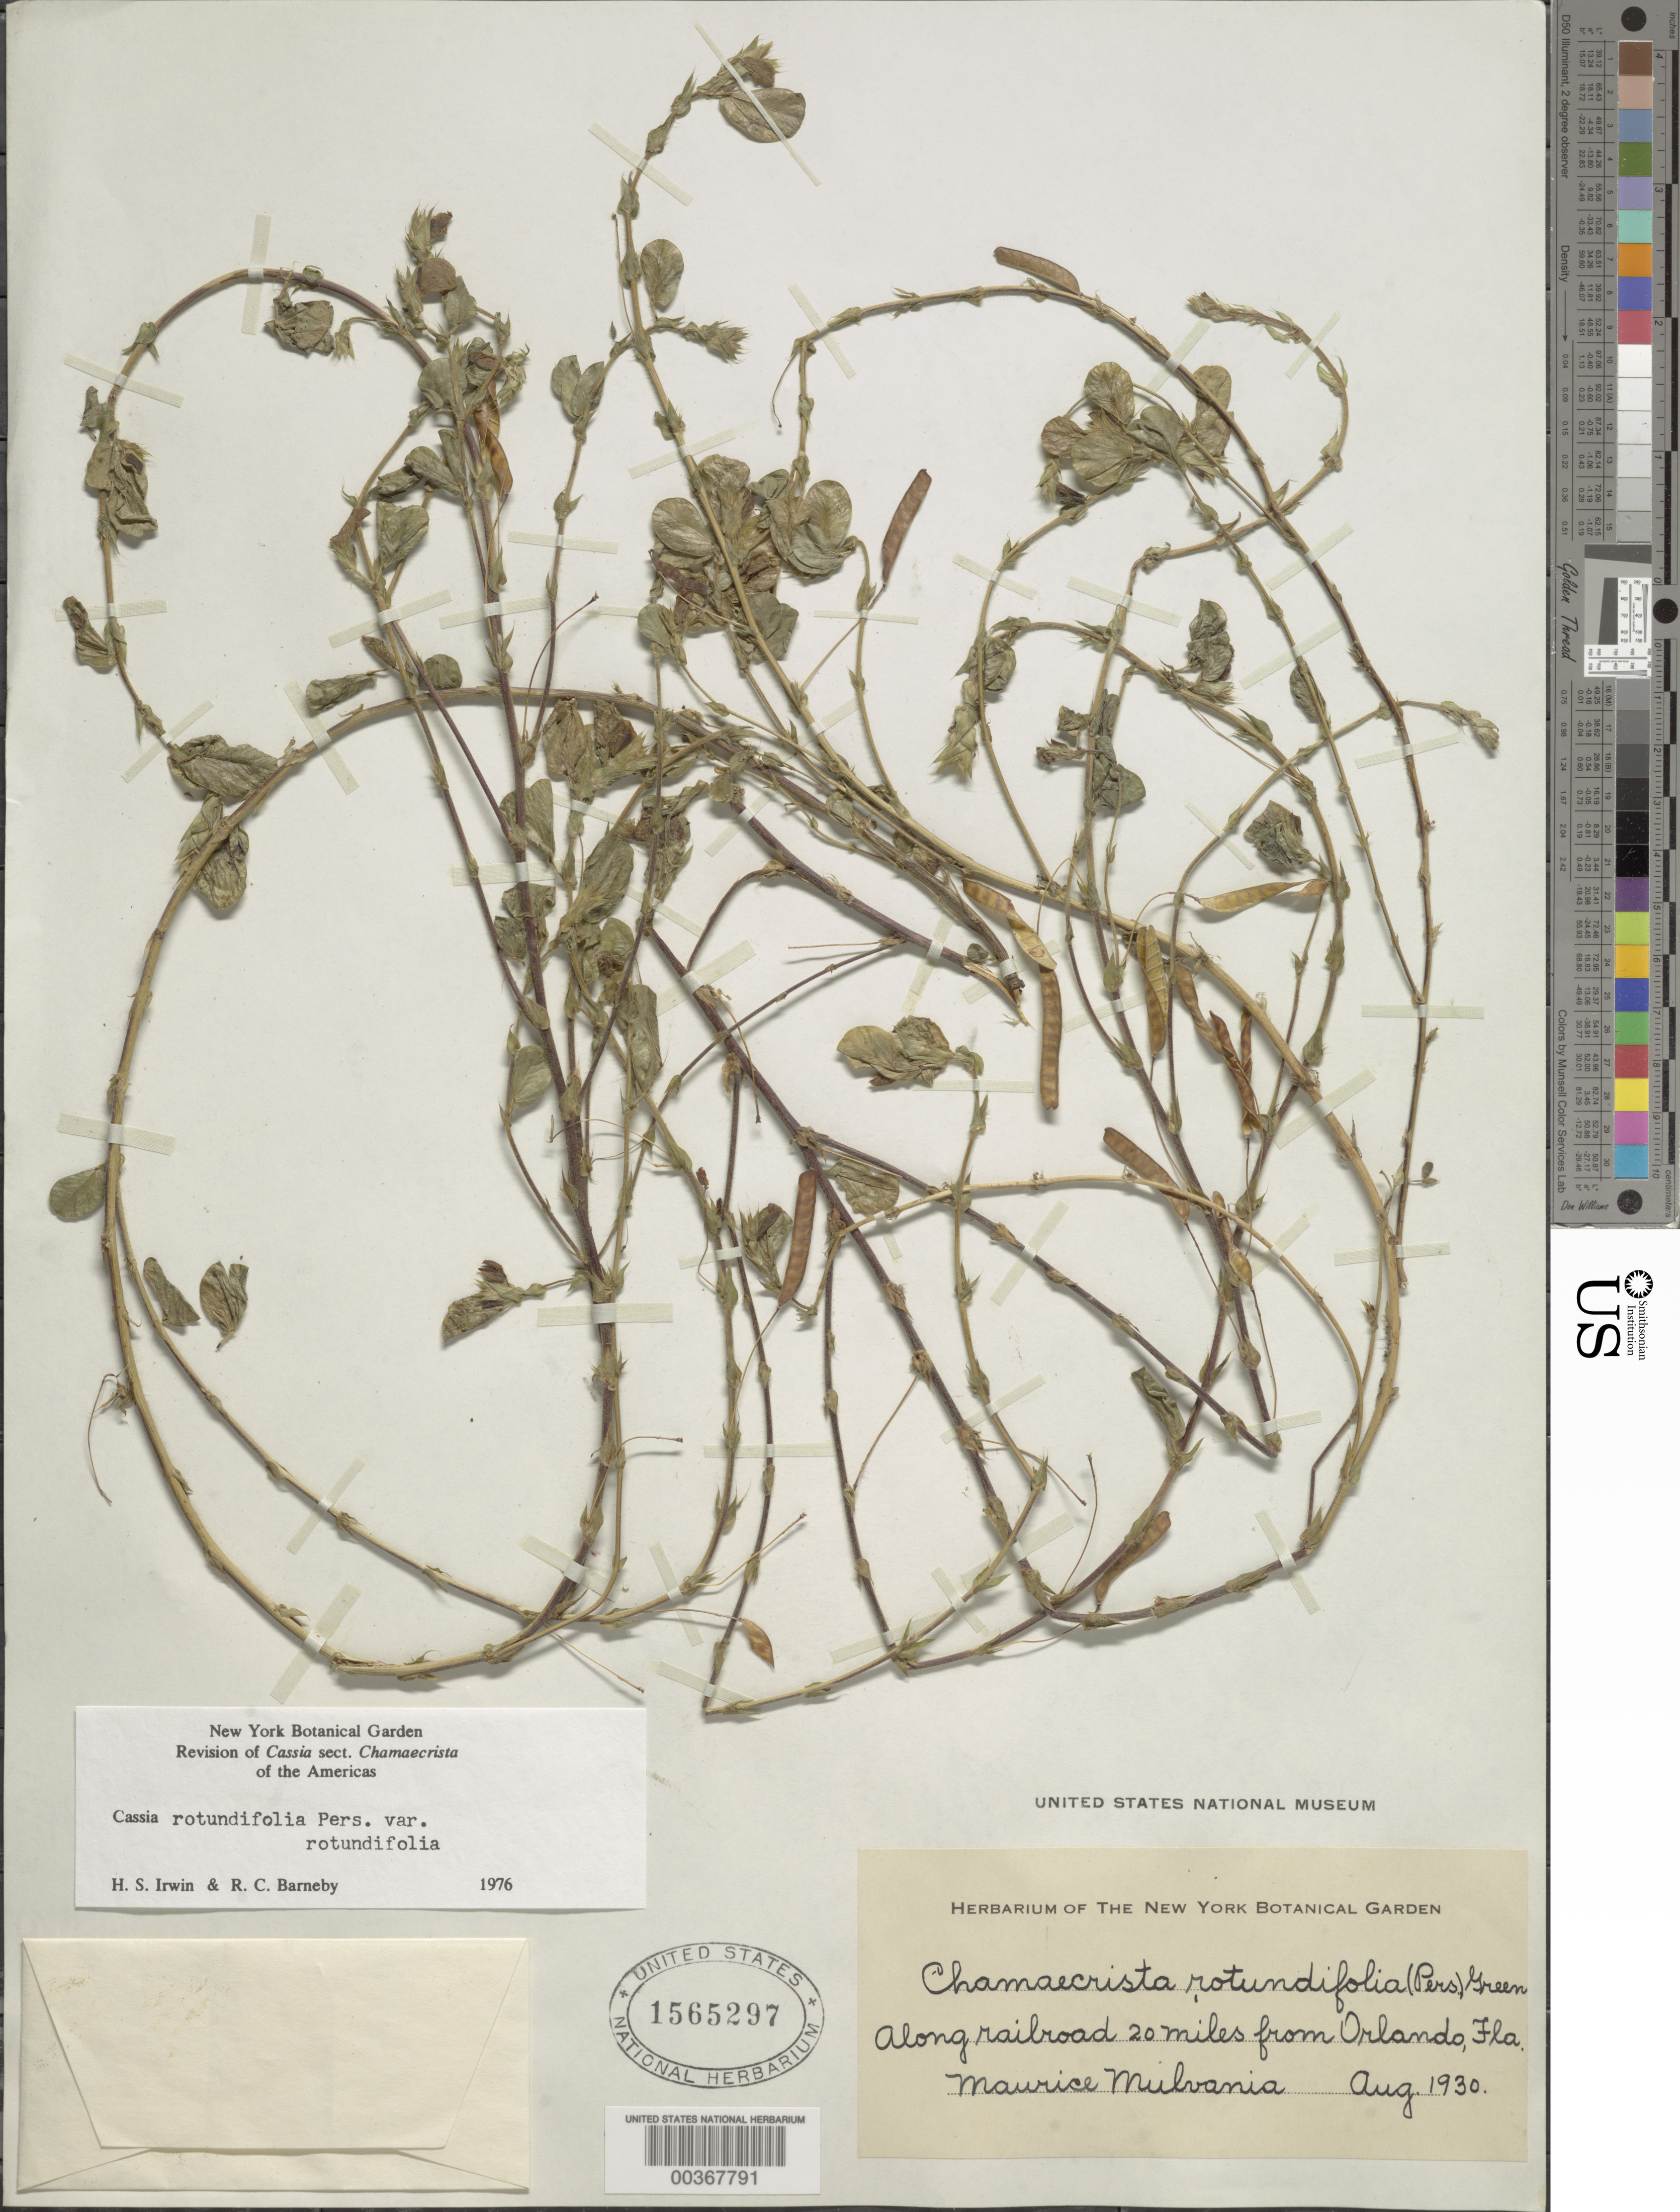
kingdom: Plantae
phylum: Tracheophyta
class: Magnoliopsida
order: Fabales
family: Fabaceae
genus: Chamaecrista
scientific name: Chamaecrista rotundifolia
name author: (Pers.) Greene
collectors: M. Mulvania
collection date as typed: Aug 1930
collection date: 1930-08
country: United States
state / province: Florida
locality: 20 mi from orlando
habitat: Along railroad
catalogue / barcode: US 1565297